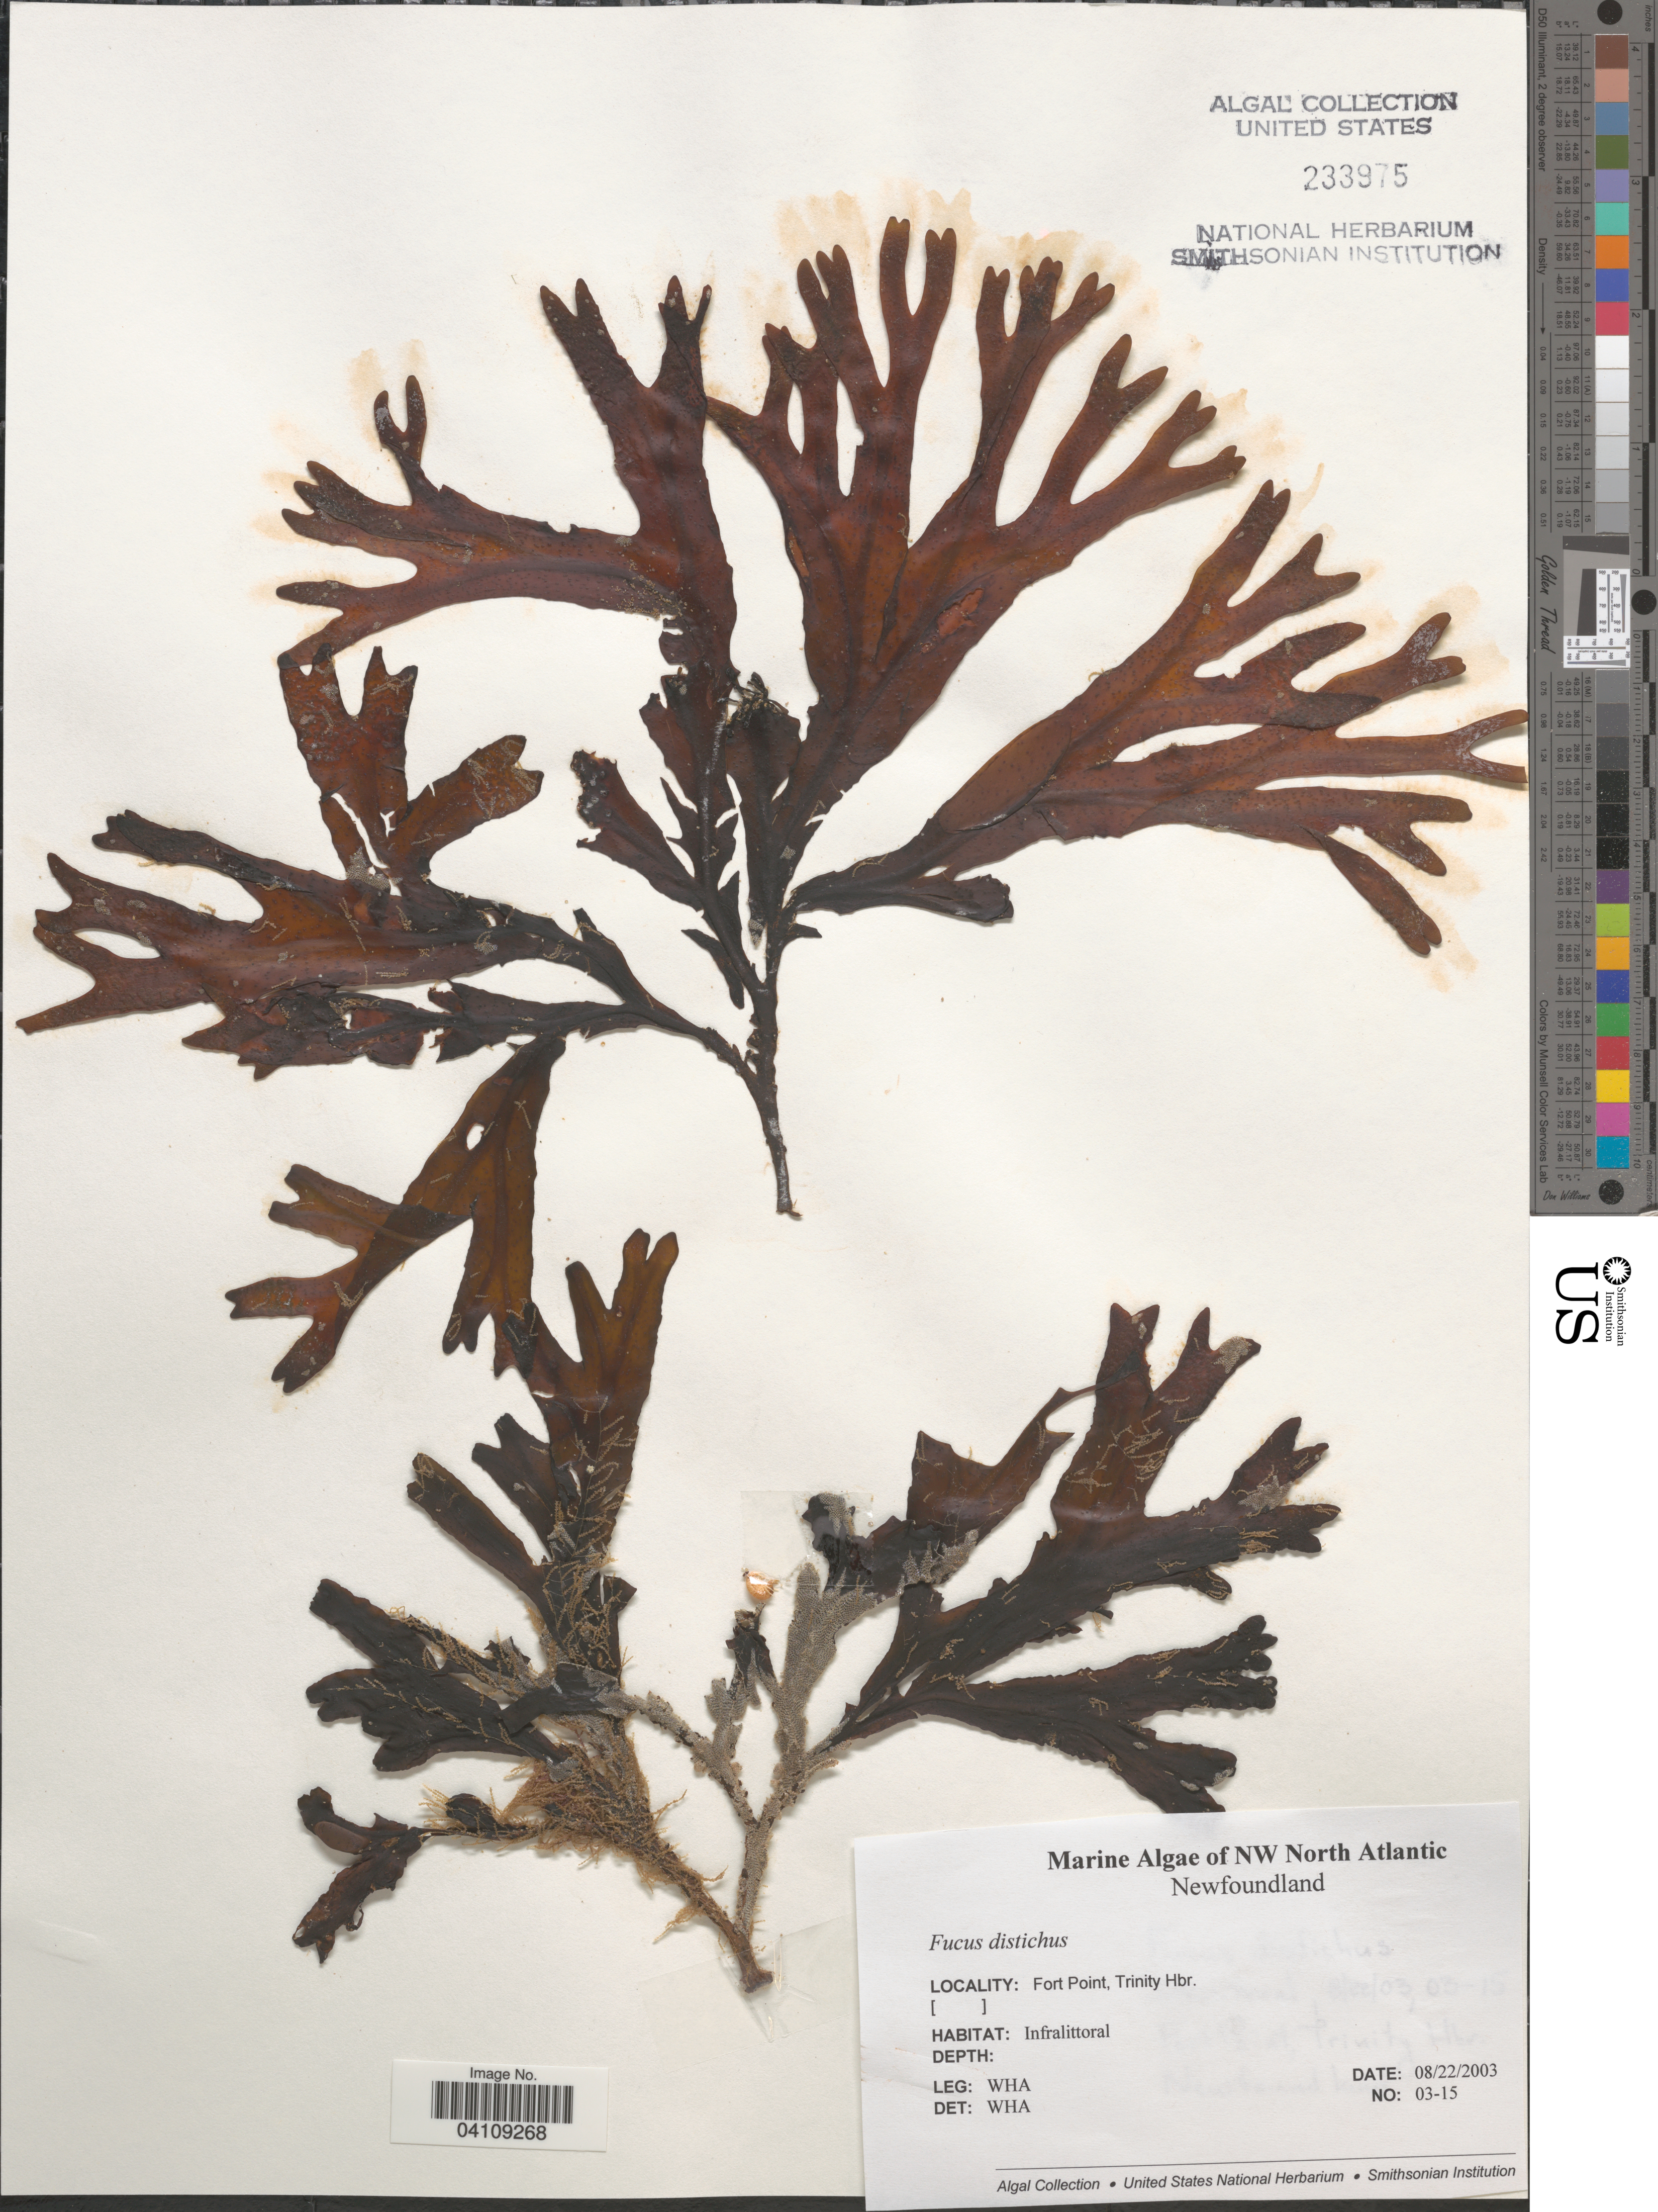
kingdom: Chromista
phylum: Ochrophyta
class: Phaeophyceae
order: Fucales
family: Fucaceae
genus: Fucus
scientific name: Fucus distichus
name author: L.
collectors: W. H. Adey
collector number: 03-15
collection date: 2003-08-22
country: Canada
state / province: Newfoundland and Labrador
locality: NW North Atlantic. Fort Point, Trinity Hbr.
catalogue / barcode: US 233975